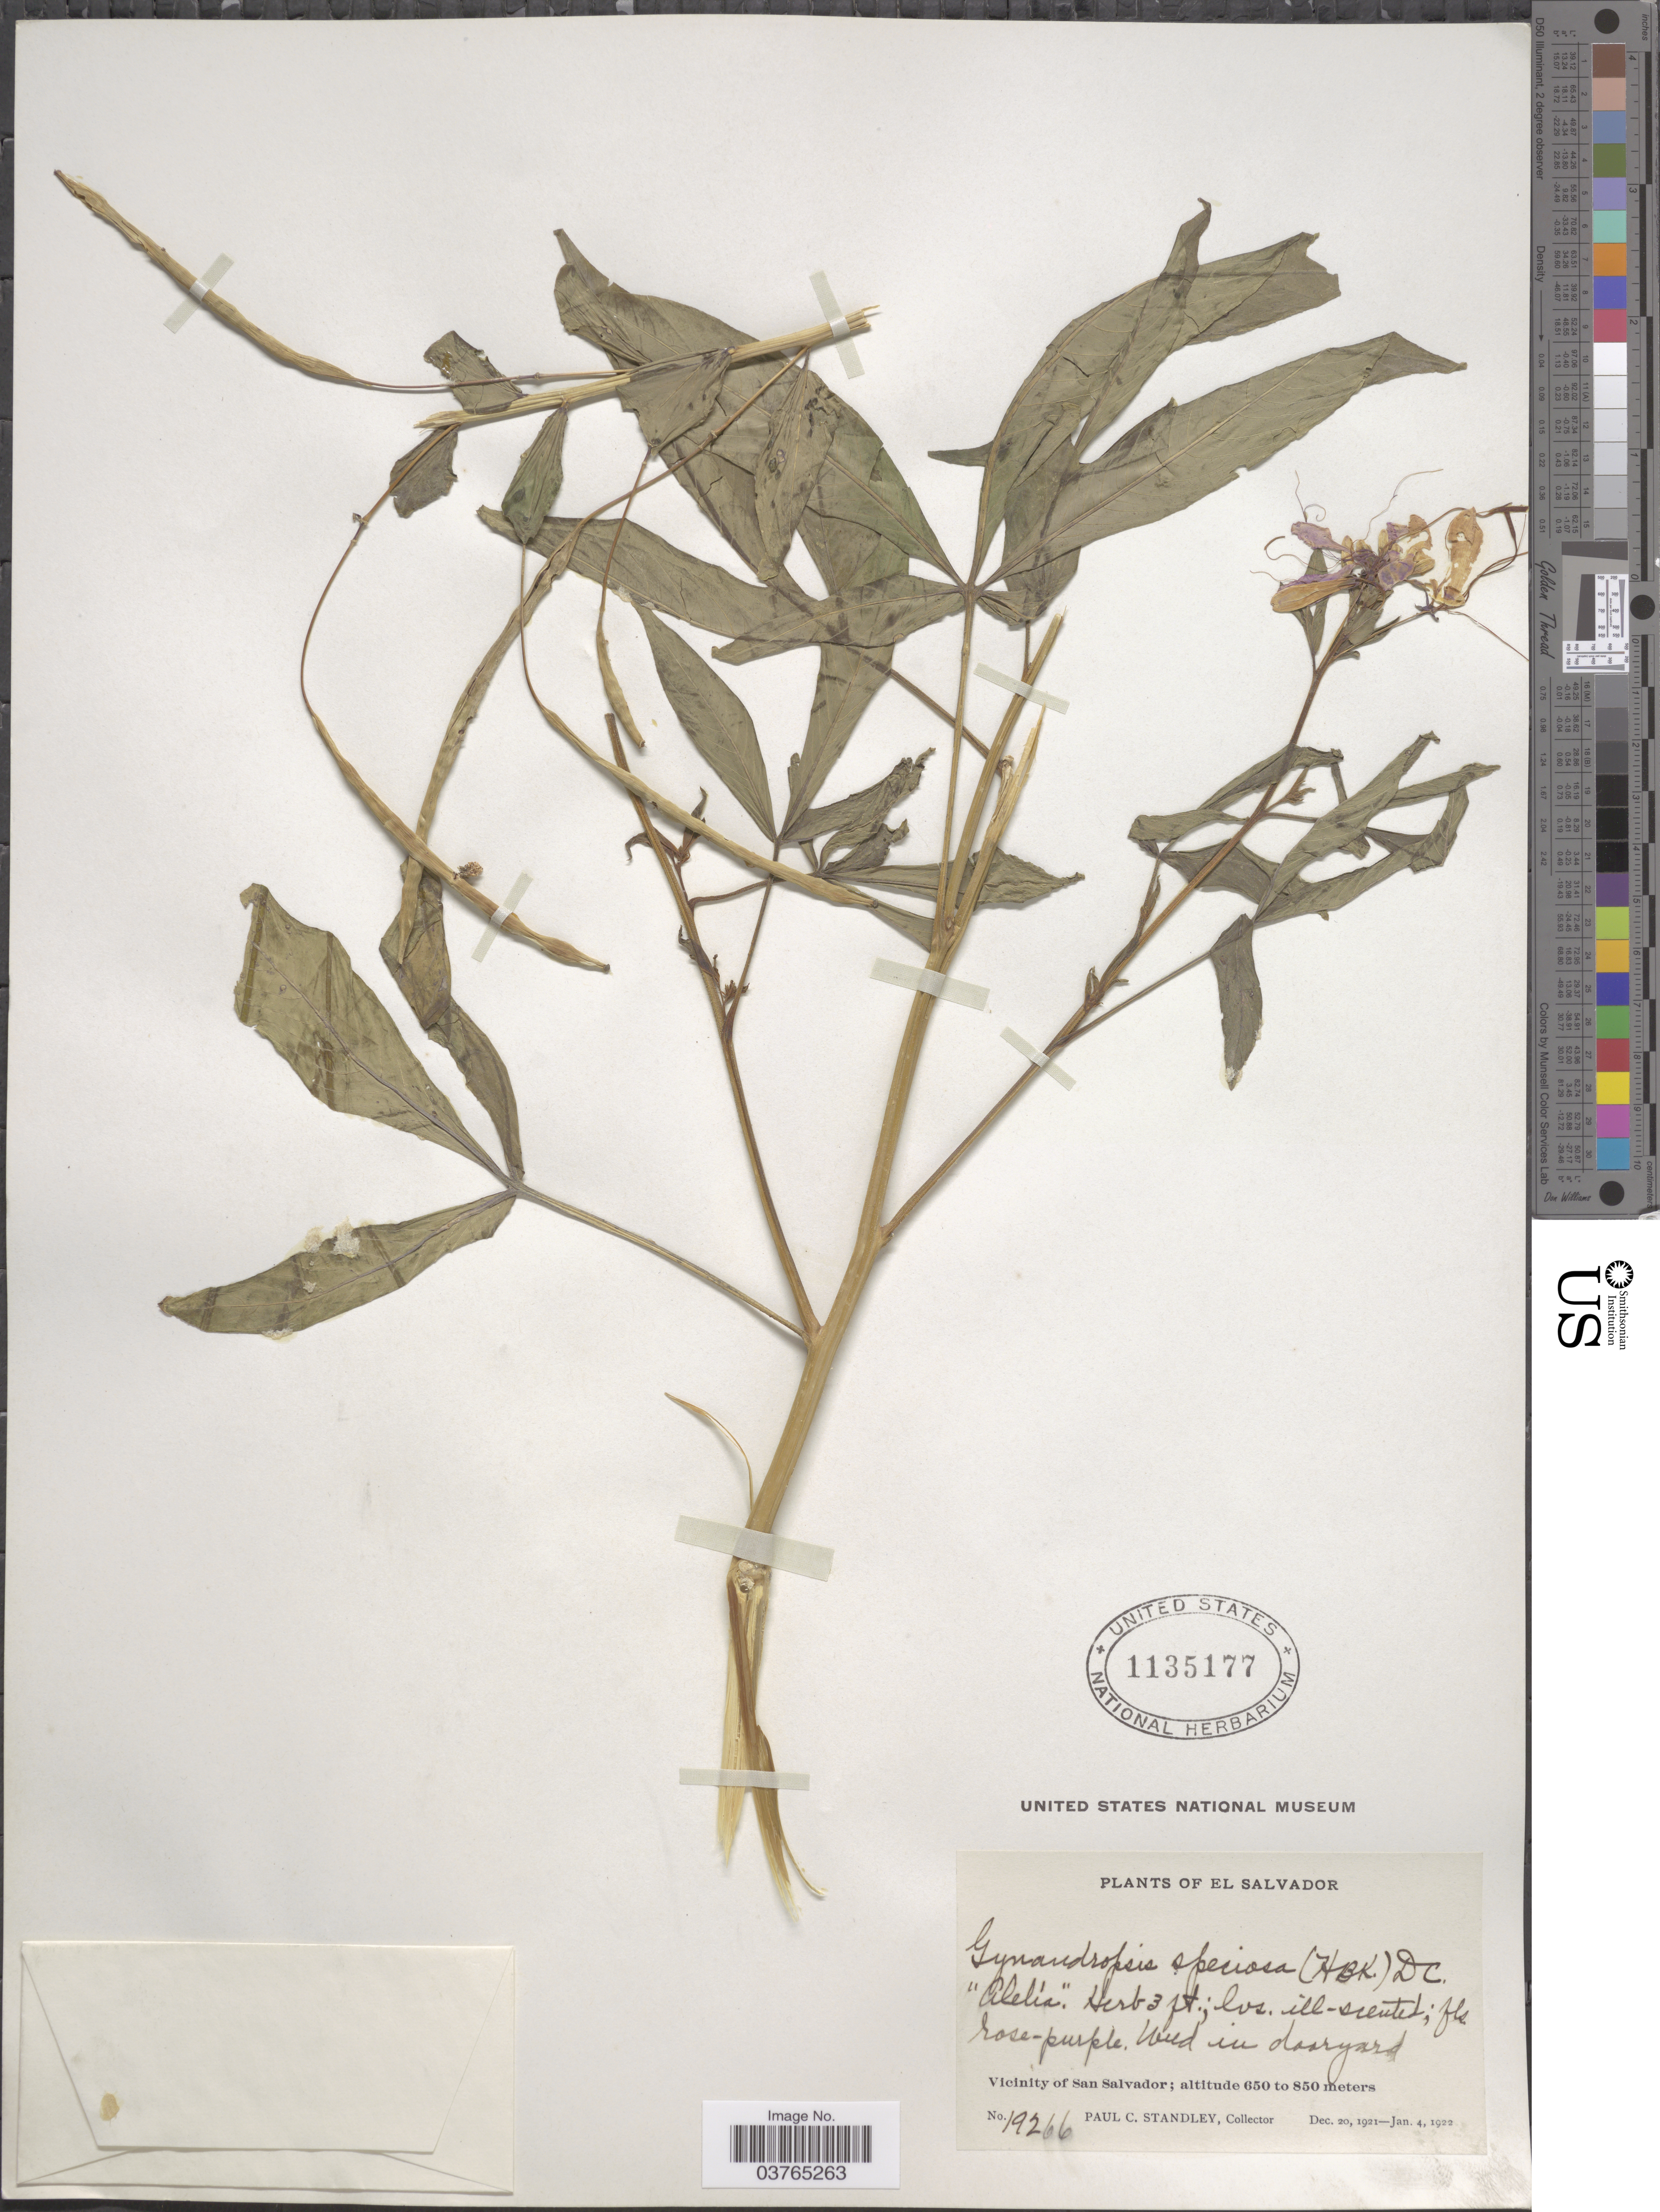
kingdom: Plantae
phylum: Tracheophyta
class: Magnoliopsida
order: Brassicales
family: Cleomaceae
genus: Cleoserrata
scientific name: Cleoserrata speciosa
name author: (Raf.) Iltis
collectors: P. C. Standley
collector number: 19266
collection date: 1921-12-20/1922-01-04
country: El Salvador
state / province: San Salvador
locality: Vicinity of San Salvador.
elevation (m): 650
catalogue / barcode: US 1135177